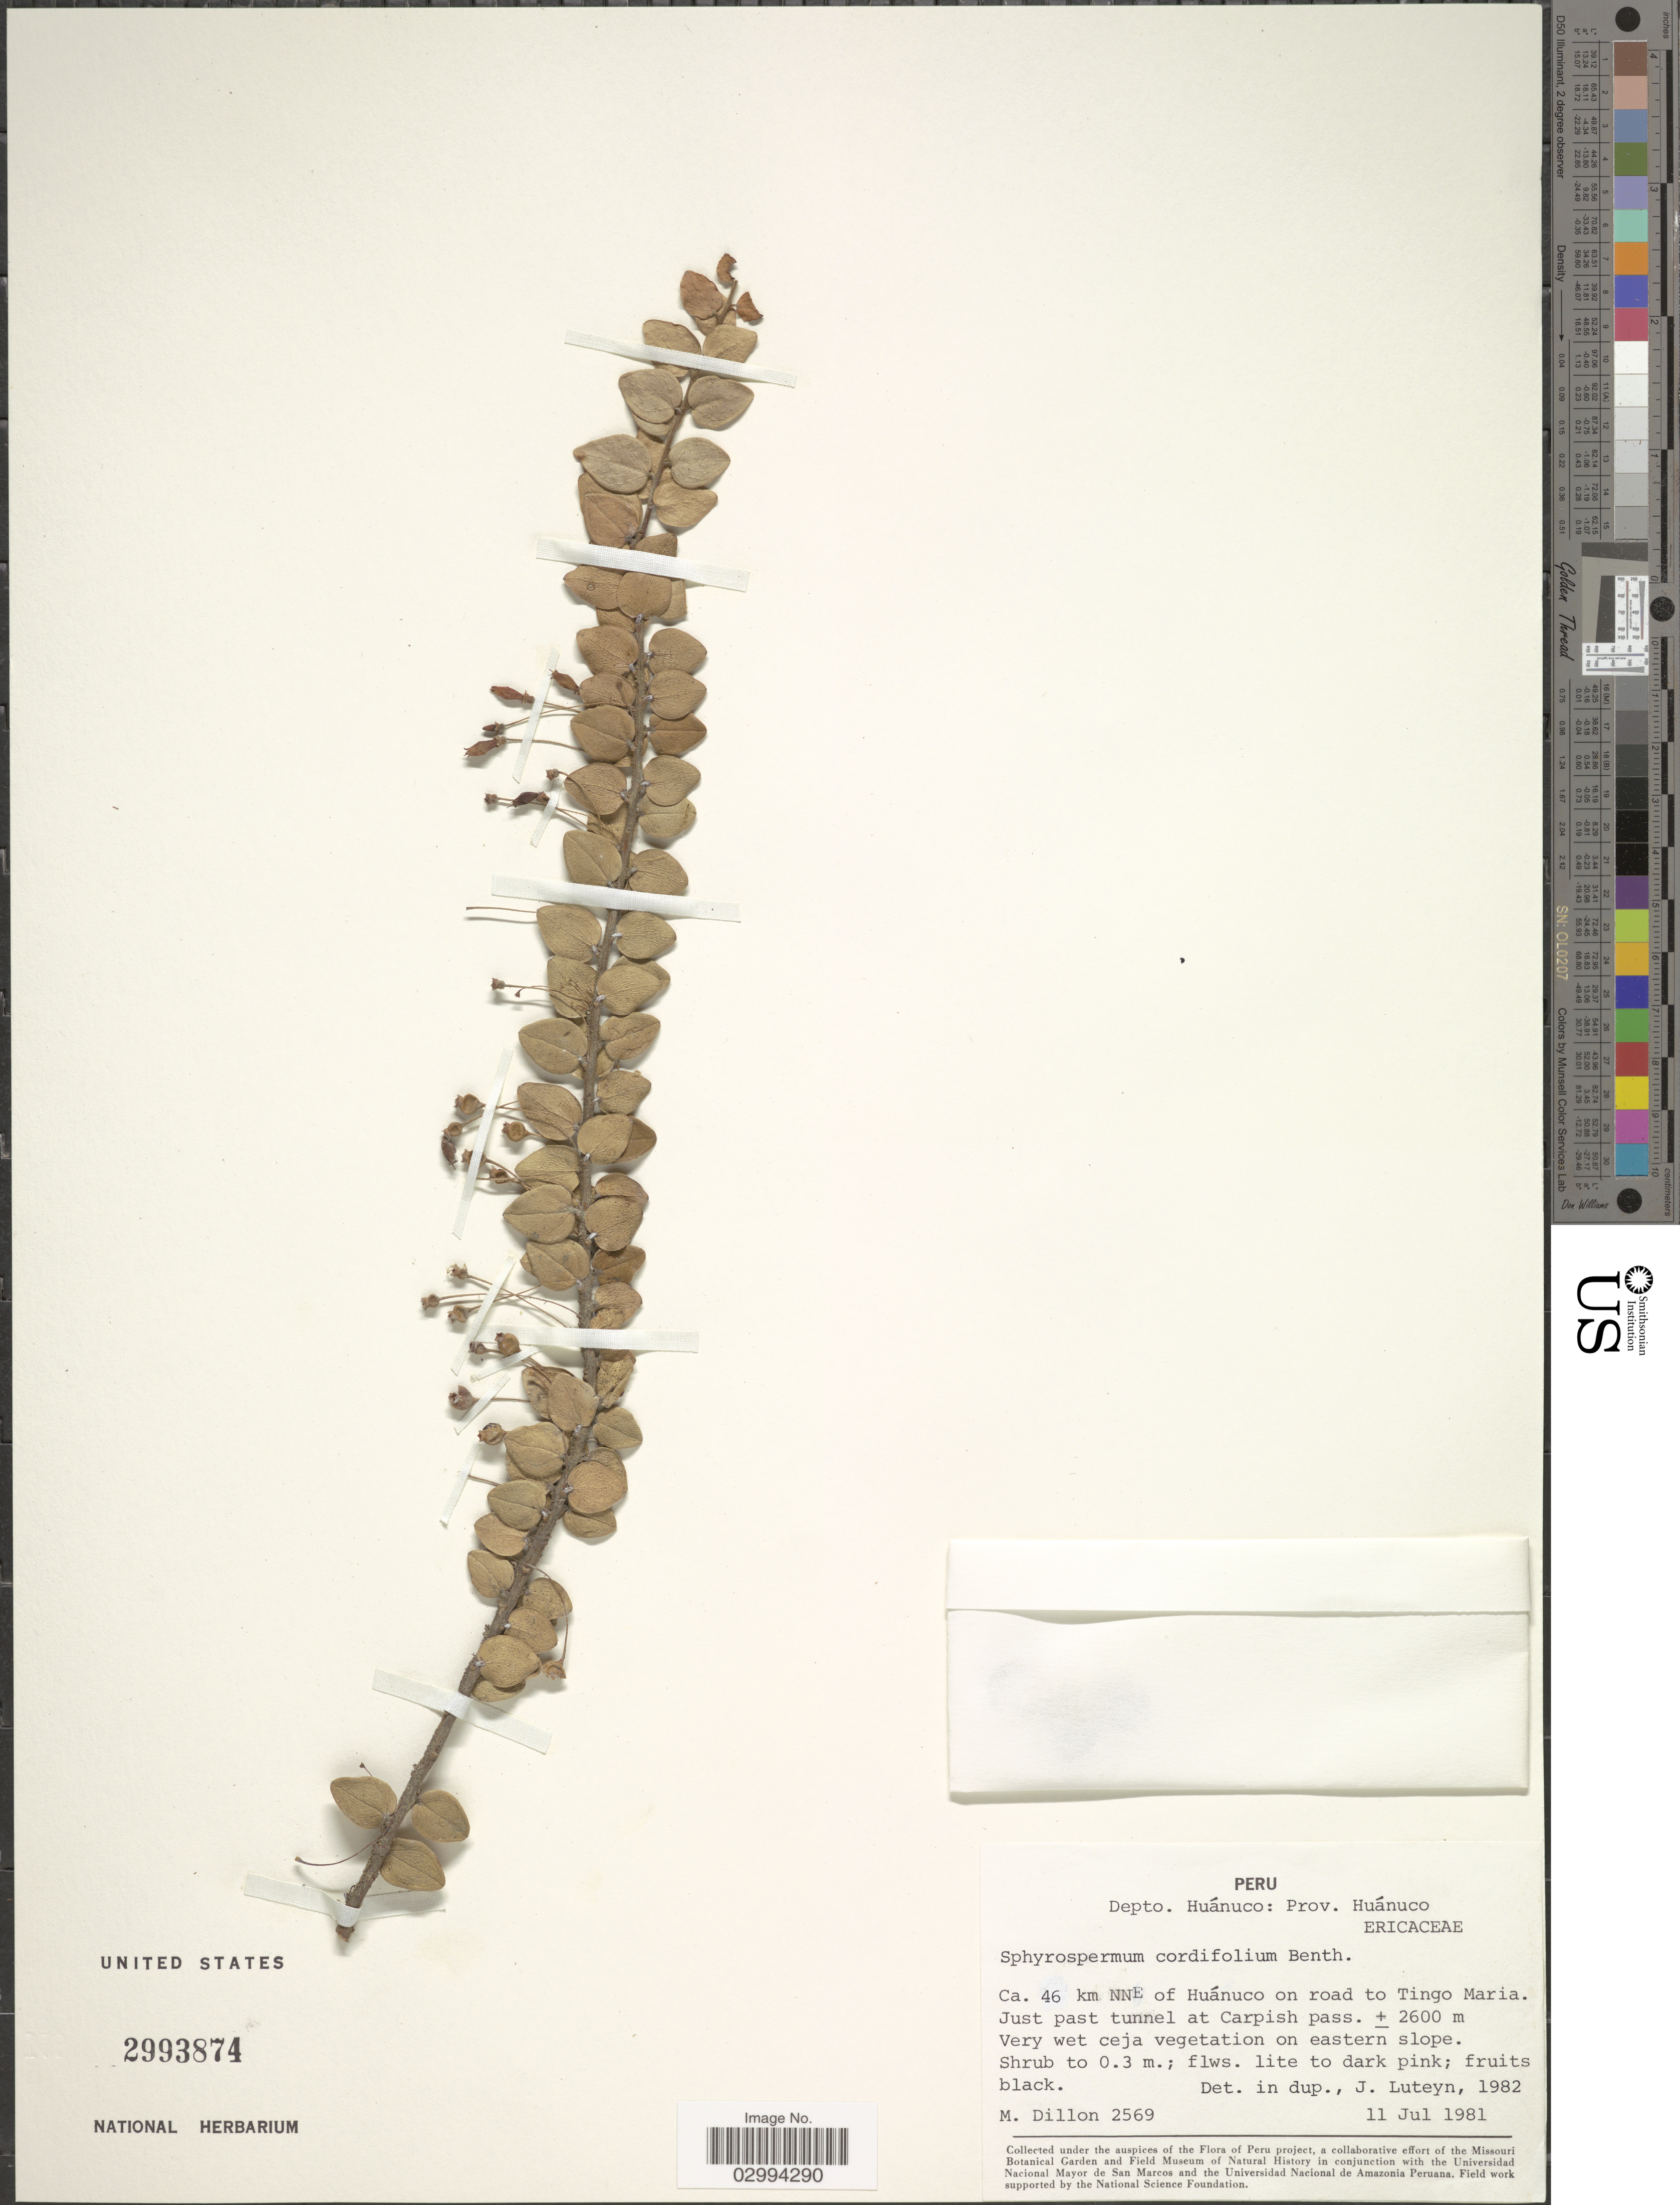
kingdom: Plantae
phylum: Tracheophyta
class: Magnoliopsida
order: Ericales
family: Ericaceae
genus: Sphyrospermum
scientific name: Sphyrospermum cordifolium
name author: Benth.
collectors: M. O. Dillon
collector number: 2569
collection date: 1981-07-11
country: Peru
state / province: Huánuco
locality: Depto. Huánuco: Prov. Huánuco. Ca. 46 km NNE of Huánuco on road to Tingo Maria. Just past tunnel at Carpish pass.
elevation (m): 2600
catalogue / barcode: US 2993874